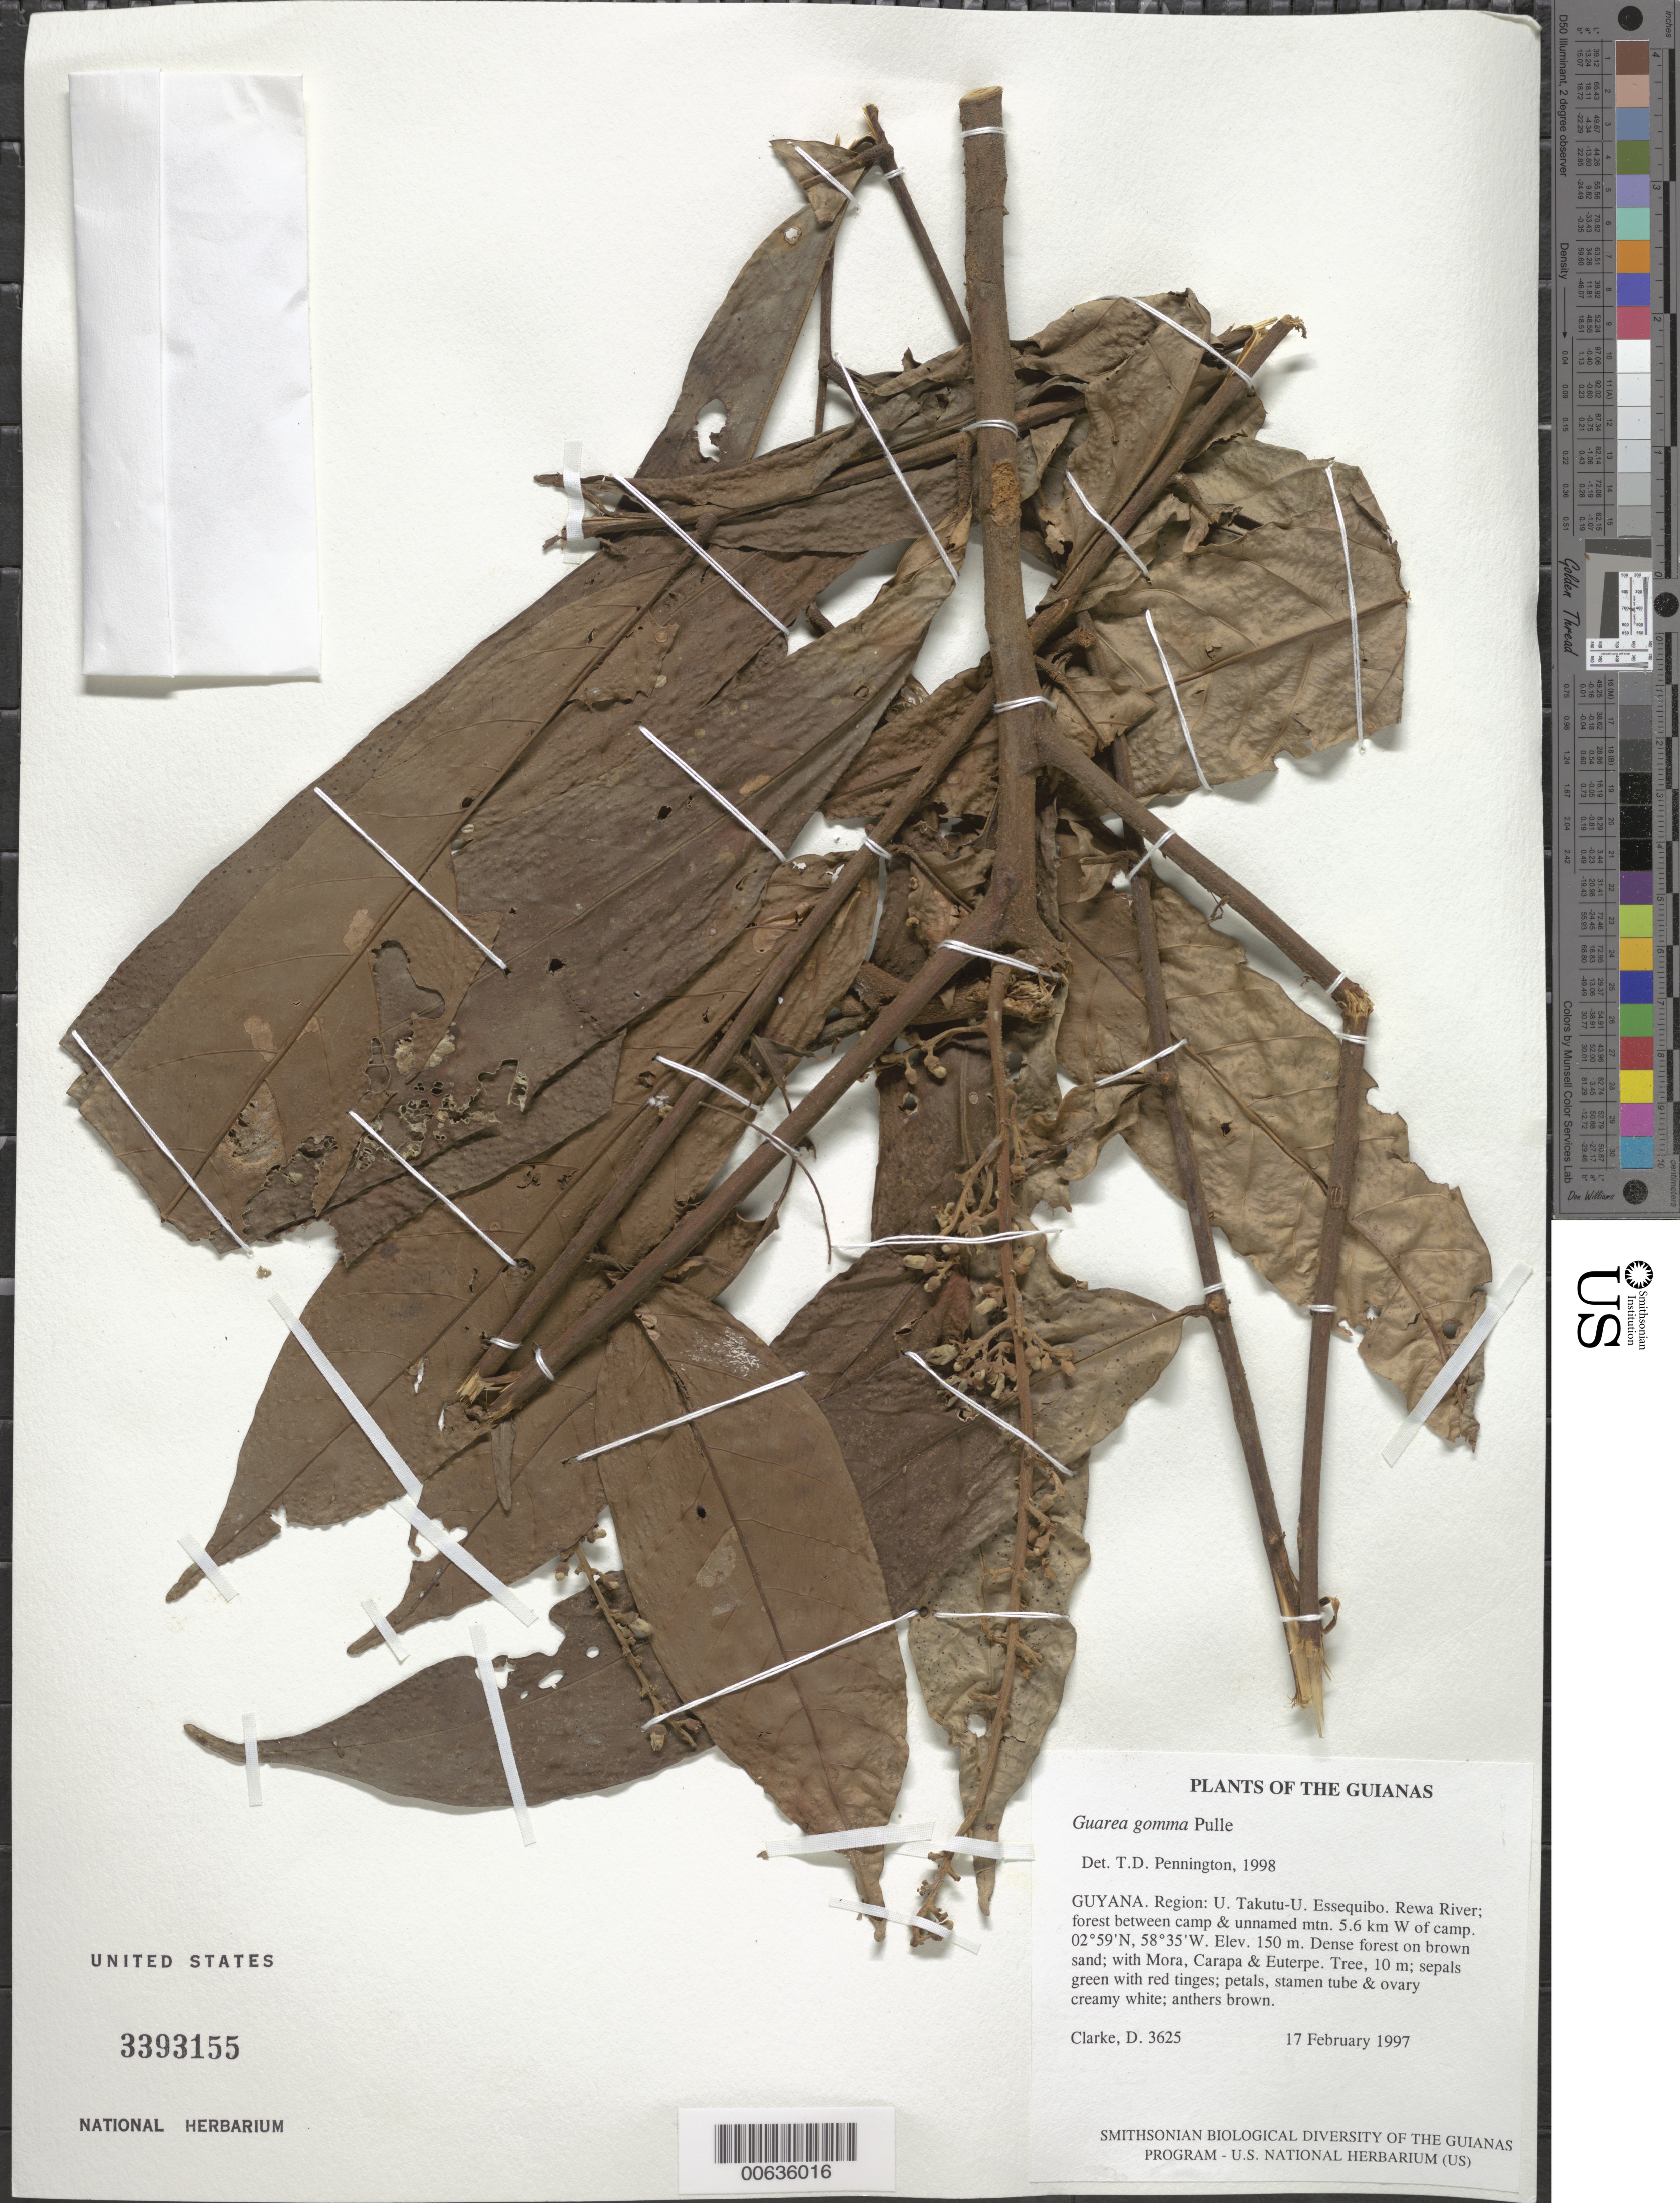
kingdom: Plantae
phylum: Tracheophyta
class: Magnoliopsida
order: Sapindales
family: Meliaceae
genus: Guarea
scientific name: Guarea gomma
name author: Pulle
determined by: Pennington, T. D., (K)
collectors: H. D. Clarke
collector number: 3625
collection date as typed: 17 February 1997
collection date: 1997-02-17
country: Guyana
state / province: U. Takutu-U. Essequibo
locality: Rewa River; forest between camp & unnamed mtn. 5.6 km W of camp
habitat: Dense forest on brown sand; with Mora, Carapa & Euterpe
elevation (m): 150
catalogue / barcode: US 3393155